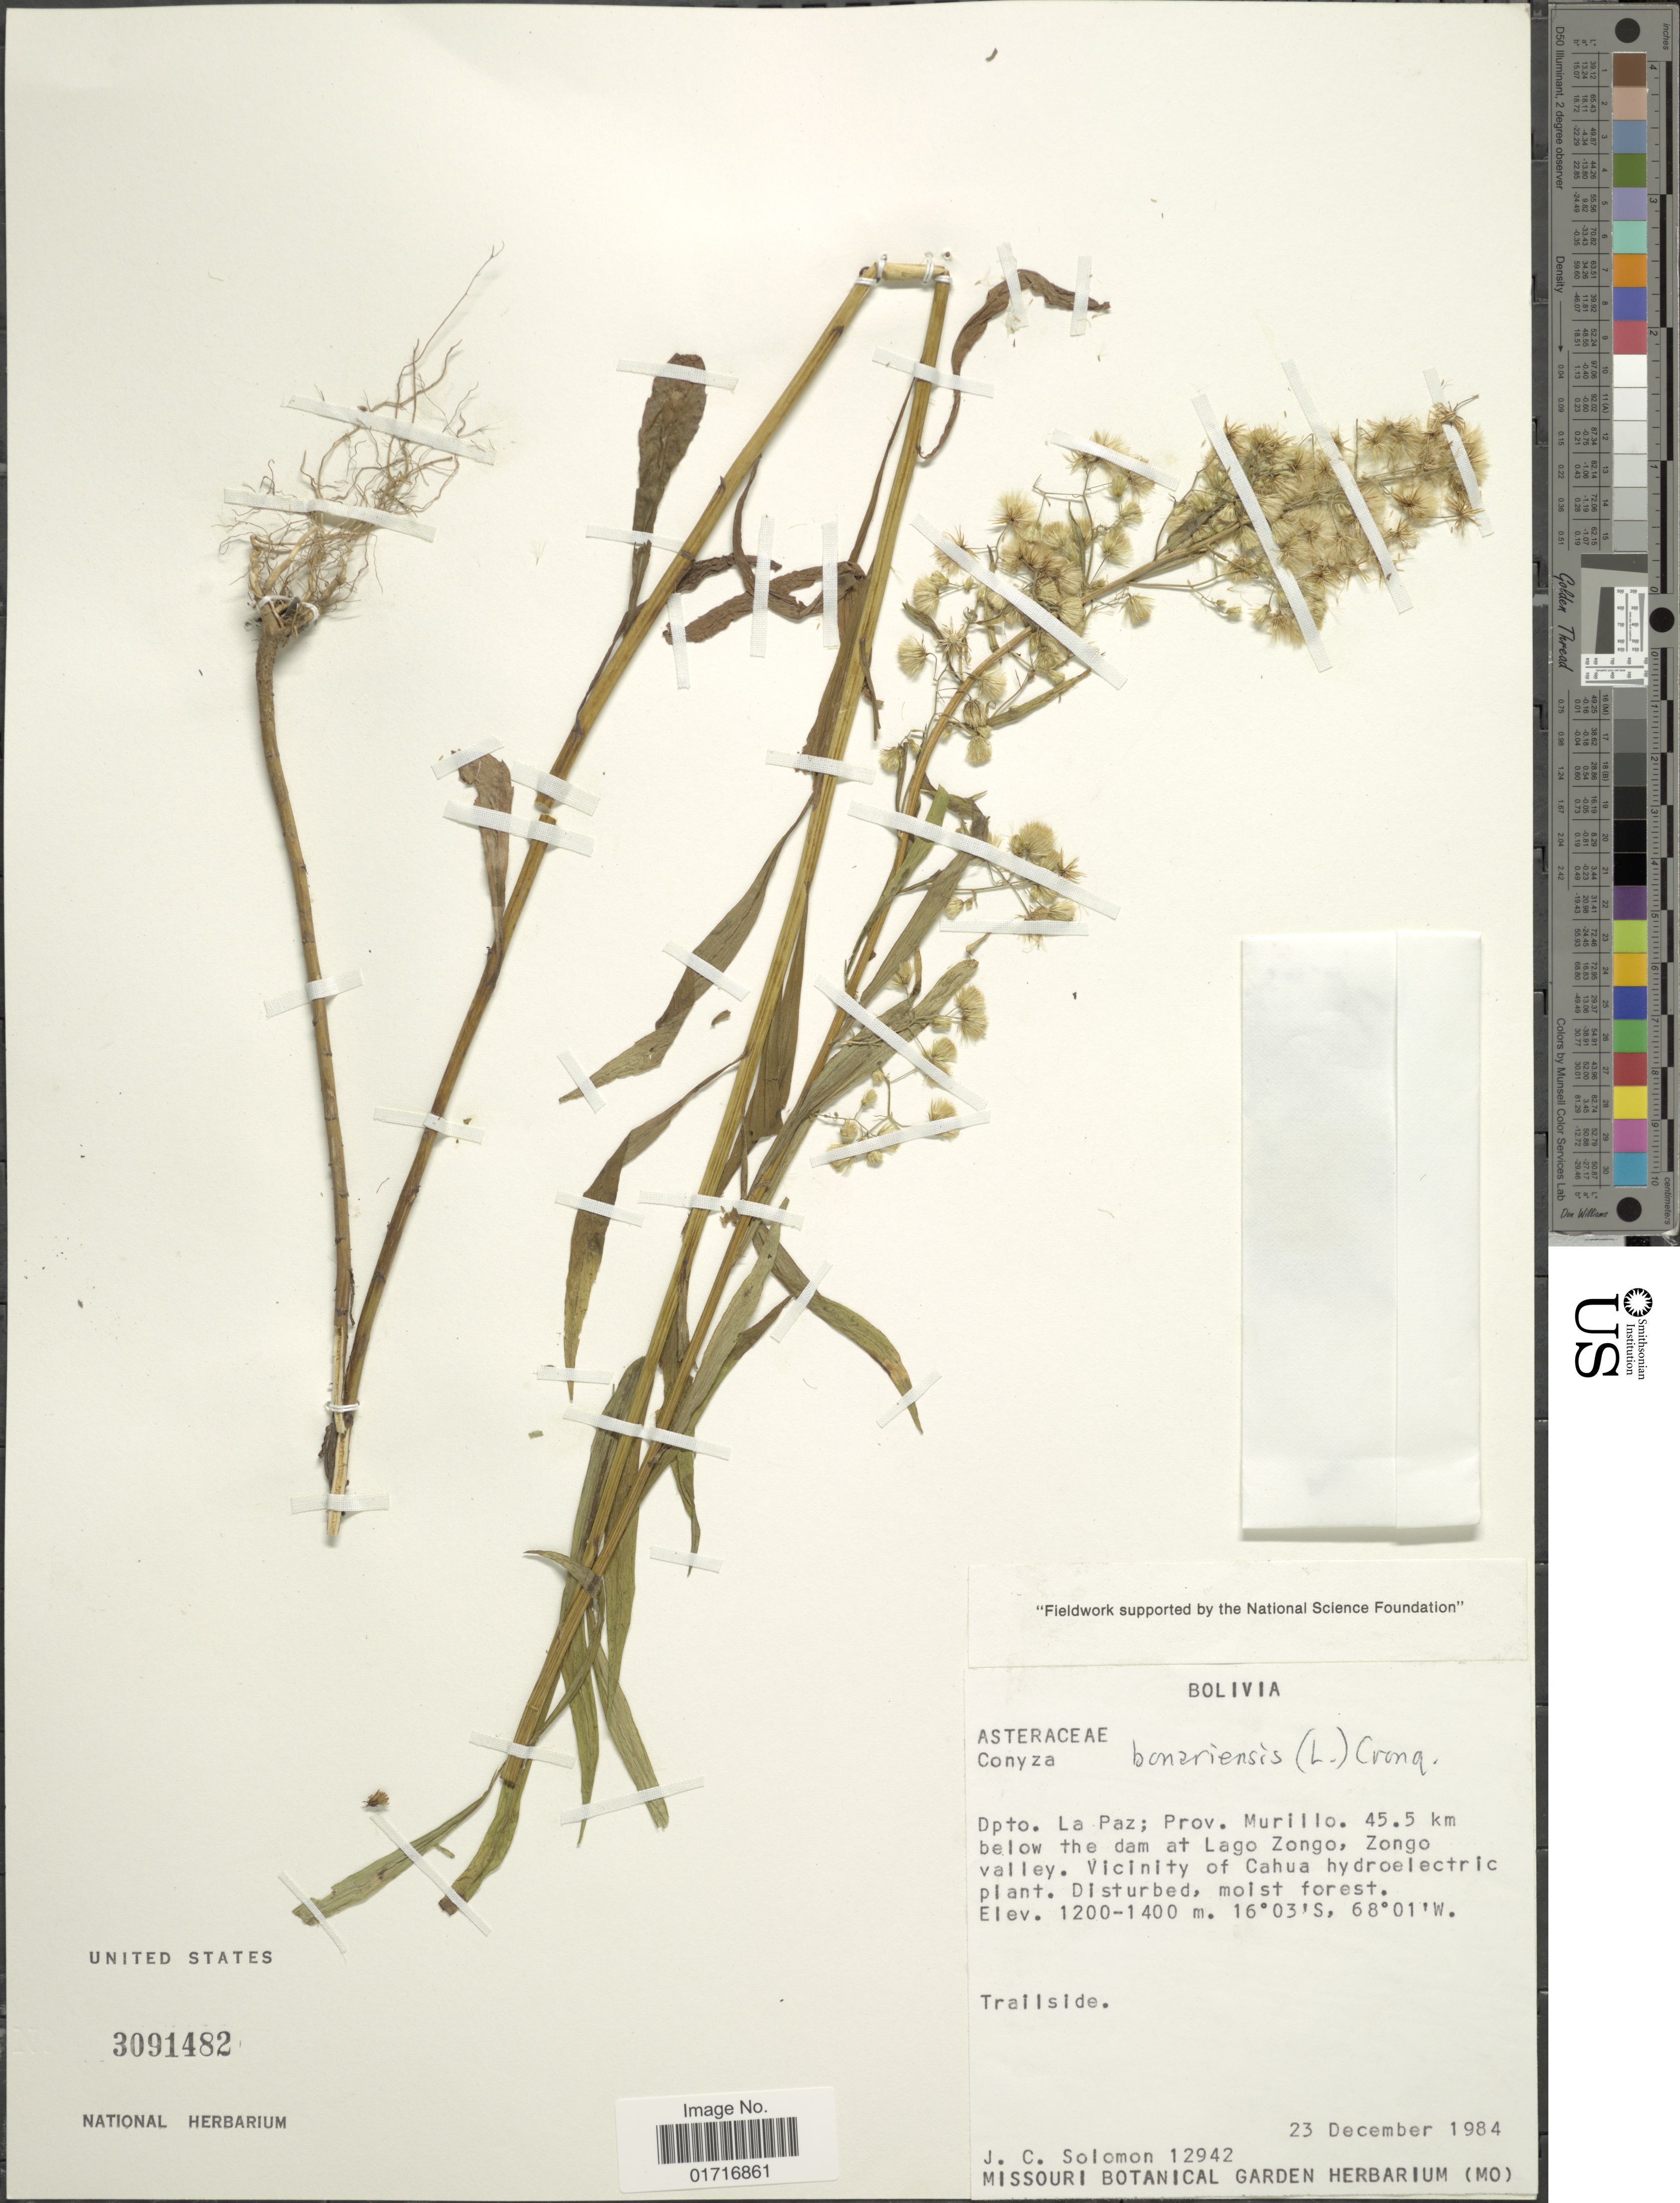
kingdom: Plantae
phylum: Tracheophyta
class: Magnoliopsida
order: Asterales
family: Asteraceae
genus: Conyza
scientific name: Conyza bonariensis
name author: (L.) Cronq.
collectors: J. C. Solomon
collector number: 12942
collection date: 1984-12-23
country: Bolivia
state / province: La Paz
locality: Dpto. La Paz; Prov. Murillo.45.5 km below the dam at Lago Zongo, Zongo valley. Vicinity of Cahua hydroelectric plant.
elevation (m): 1200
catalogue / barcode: US 3091482